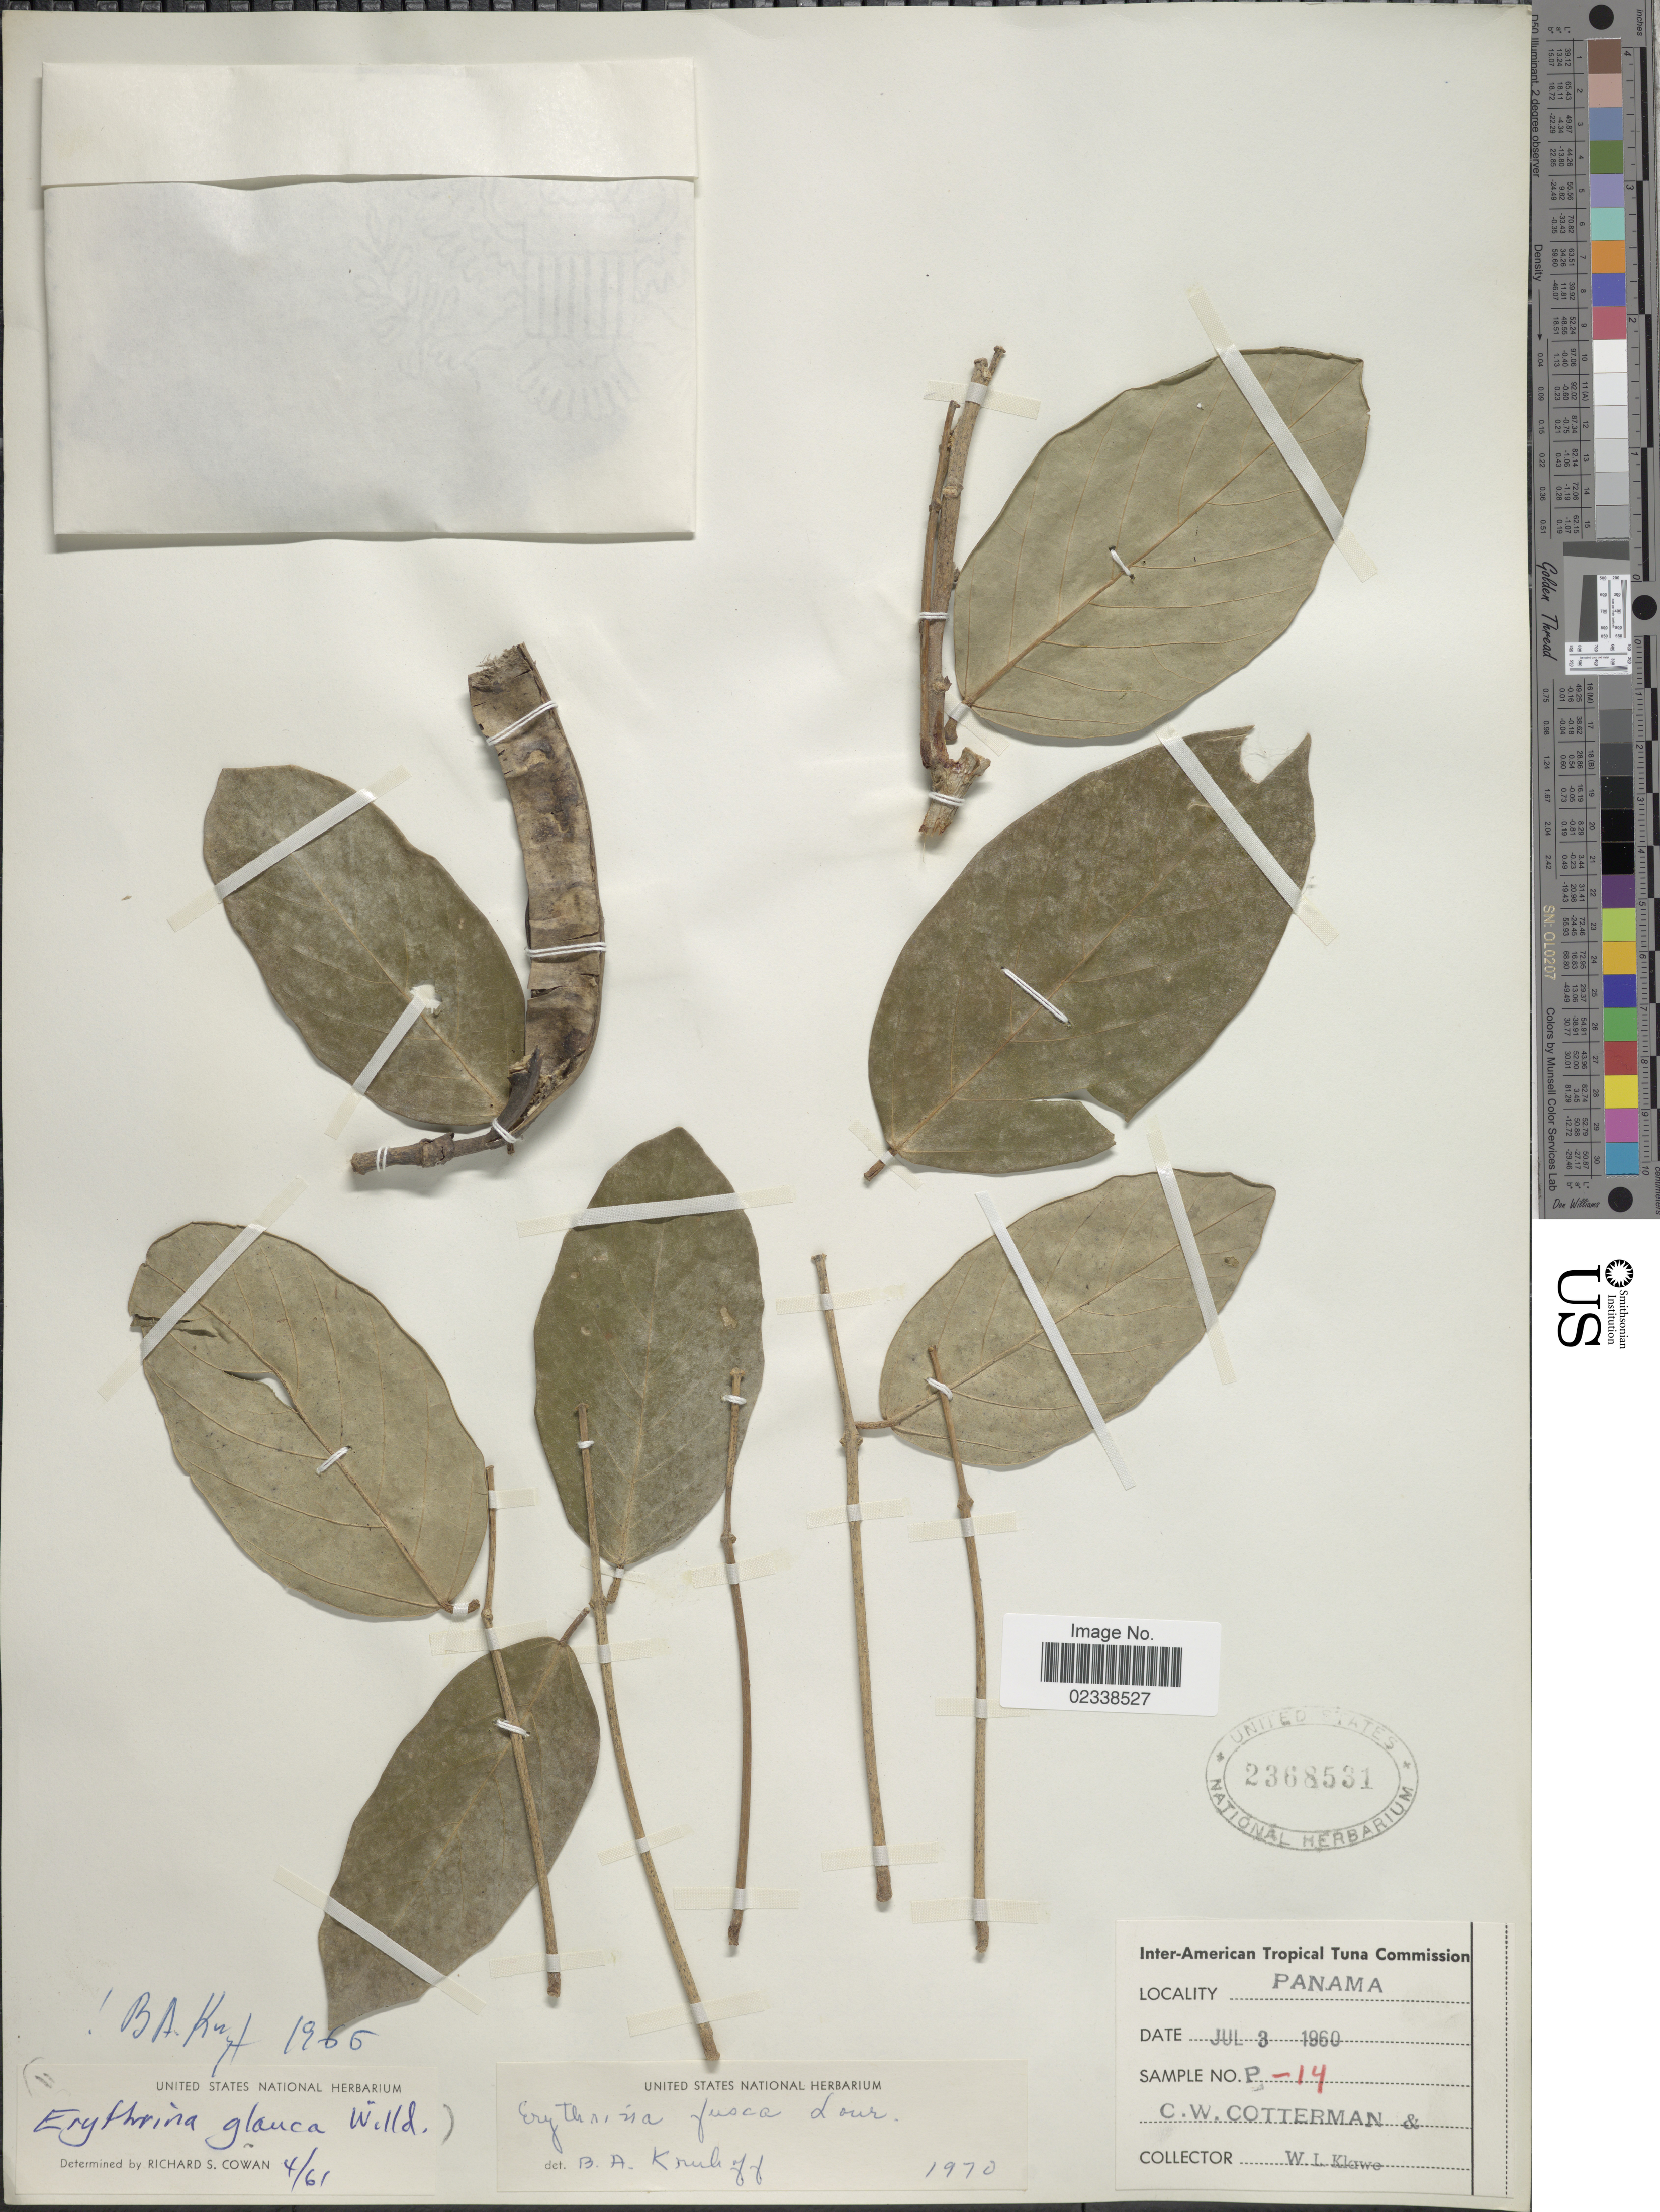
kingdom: Plantae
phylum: Tracheophyta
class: Magnoliopsida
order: Fabales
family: Fabaceae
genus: Erythrina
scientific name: Erythrina fusca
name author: Lour.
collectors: C. Cotterman & W. Klawe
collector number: P-14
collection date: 1960-07-03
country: Panama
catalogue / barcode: US 2368531